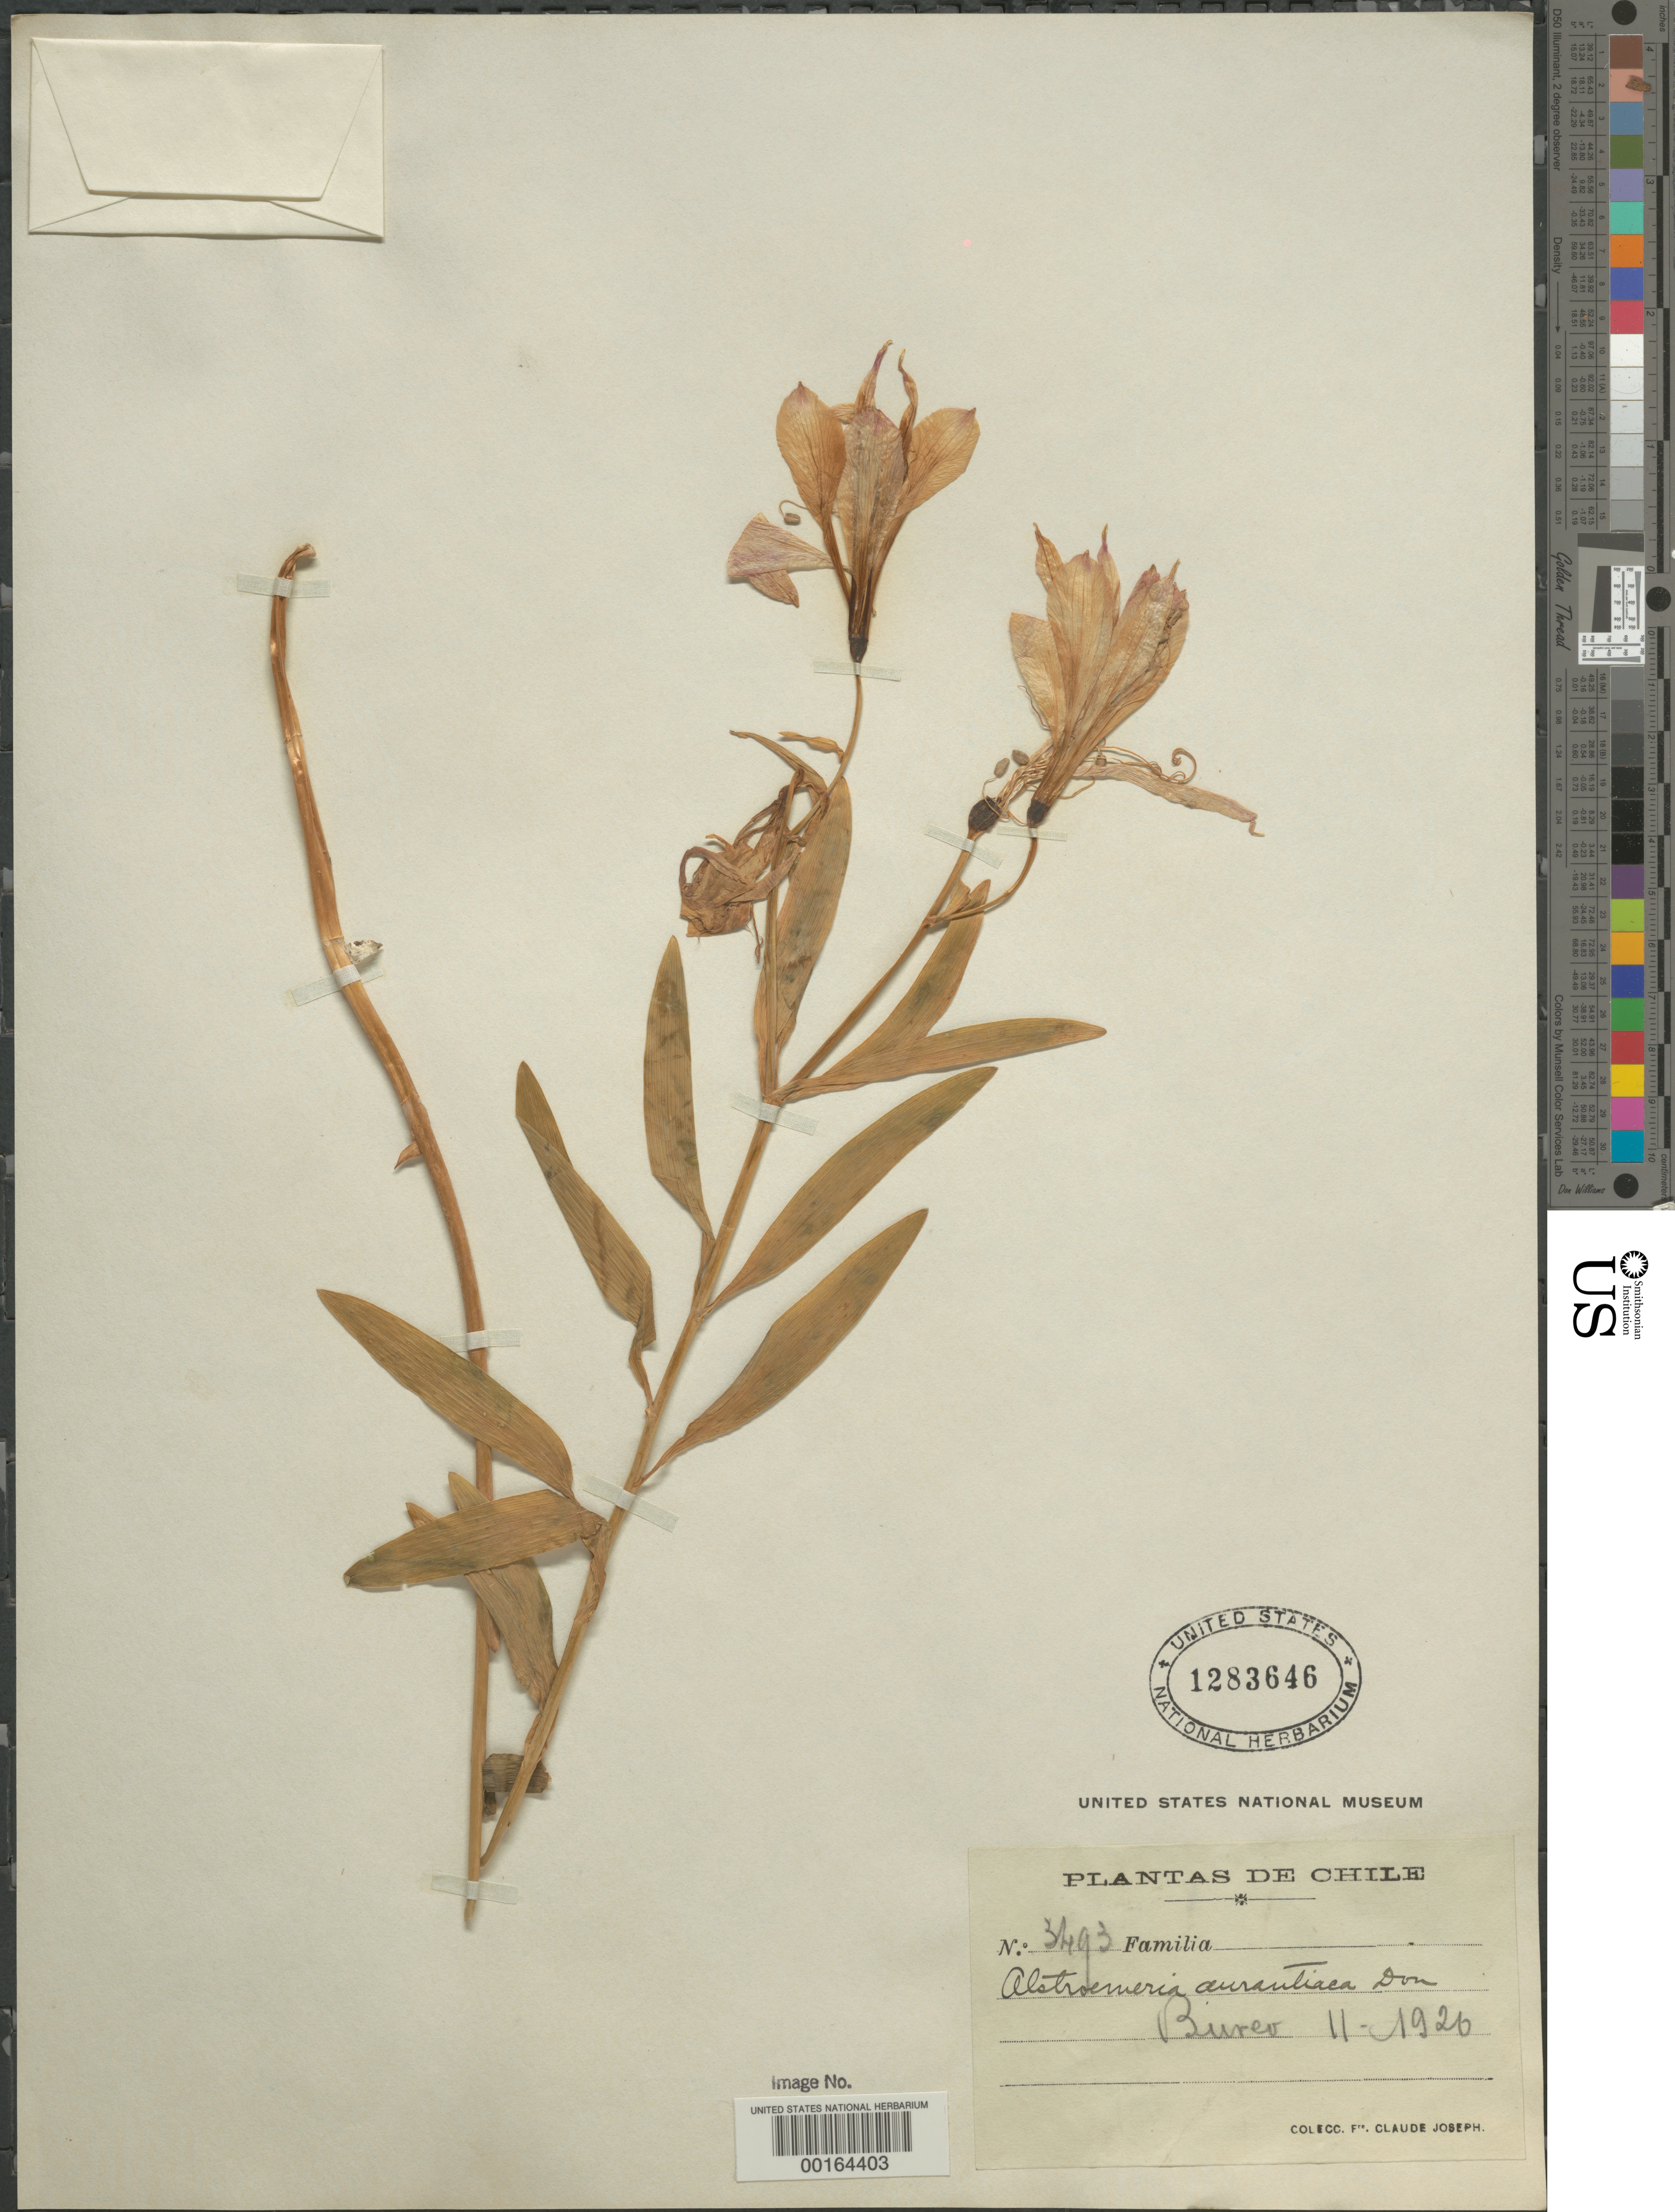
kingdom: Plantae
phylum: Tracheophyta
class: Liliopsida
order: Liliales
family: Alstroemeriaceae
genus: Alstroemeria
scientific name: Alstroemeria aurantiaca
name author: D. Don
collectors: Bro. Claude-Joseph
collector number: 3493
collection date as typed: Nov 1926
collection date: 1926-11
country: Chile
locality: Bureo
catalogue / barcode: US 1283646